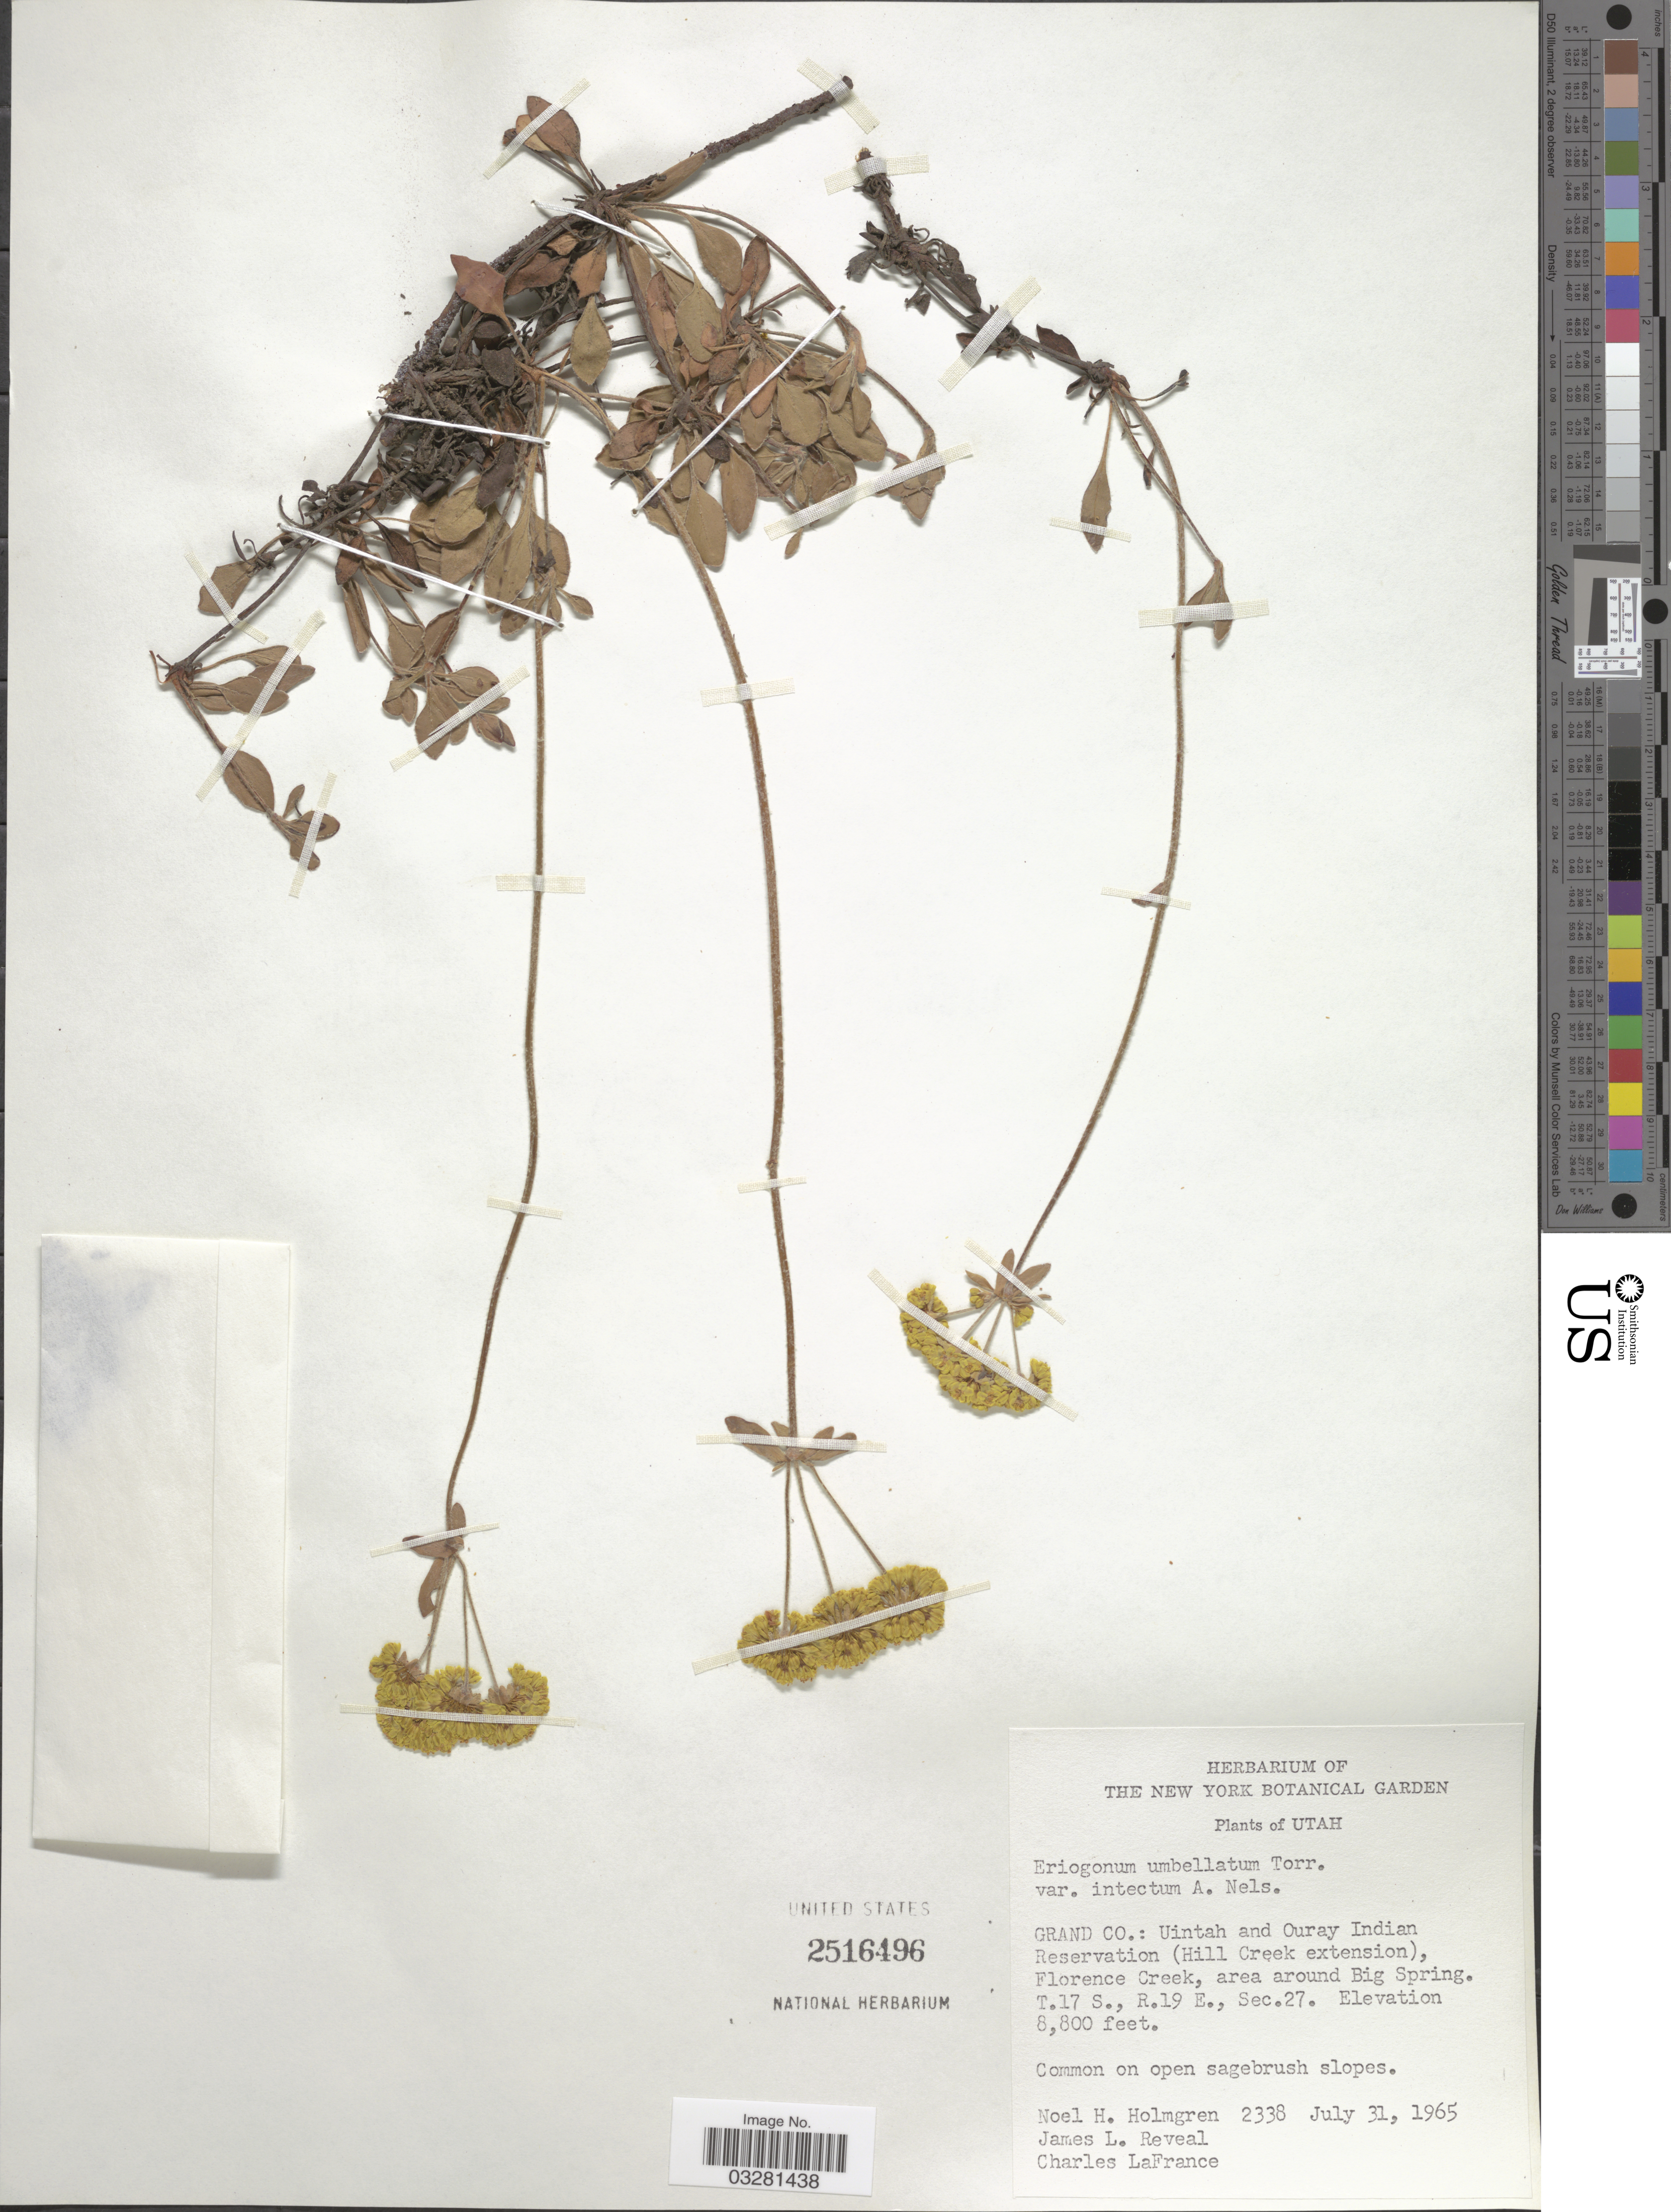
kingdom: Plantae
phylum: Tracheophyta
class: Magnoliopsida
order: Caryophyllales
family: Polygonaceae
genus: Eriogonum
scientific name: Eriogonum umbellatum var. umbellatum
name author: Torr.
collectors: N. H. Holmgren, J. L. Reveal & C. LaFrance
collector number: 2338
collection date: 1965-07-31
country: United States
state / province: Utah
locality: Grand Co.: Uintah and Ouray Indian Reservation (Hill Creek extension), Florence Creek, area around Big Spring. T.17S., R.19E., Sec.27.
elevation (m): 2682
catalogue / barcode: US 2516496